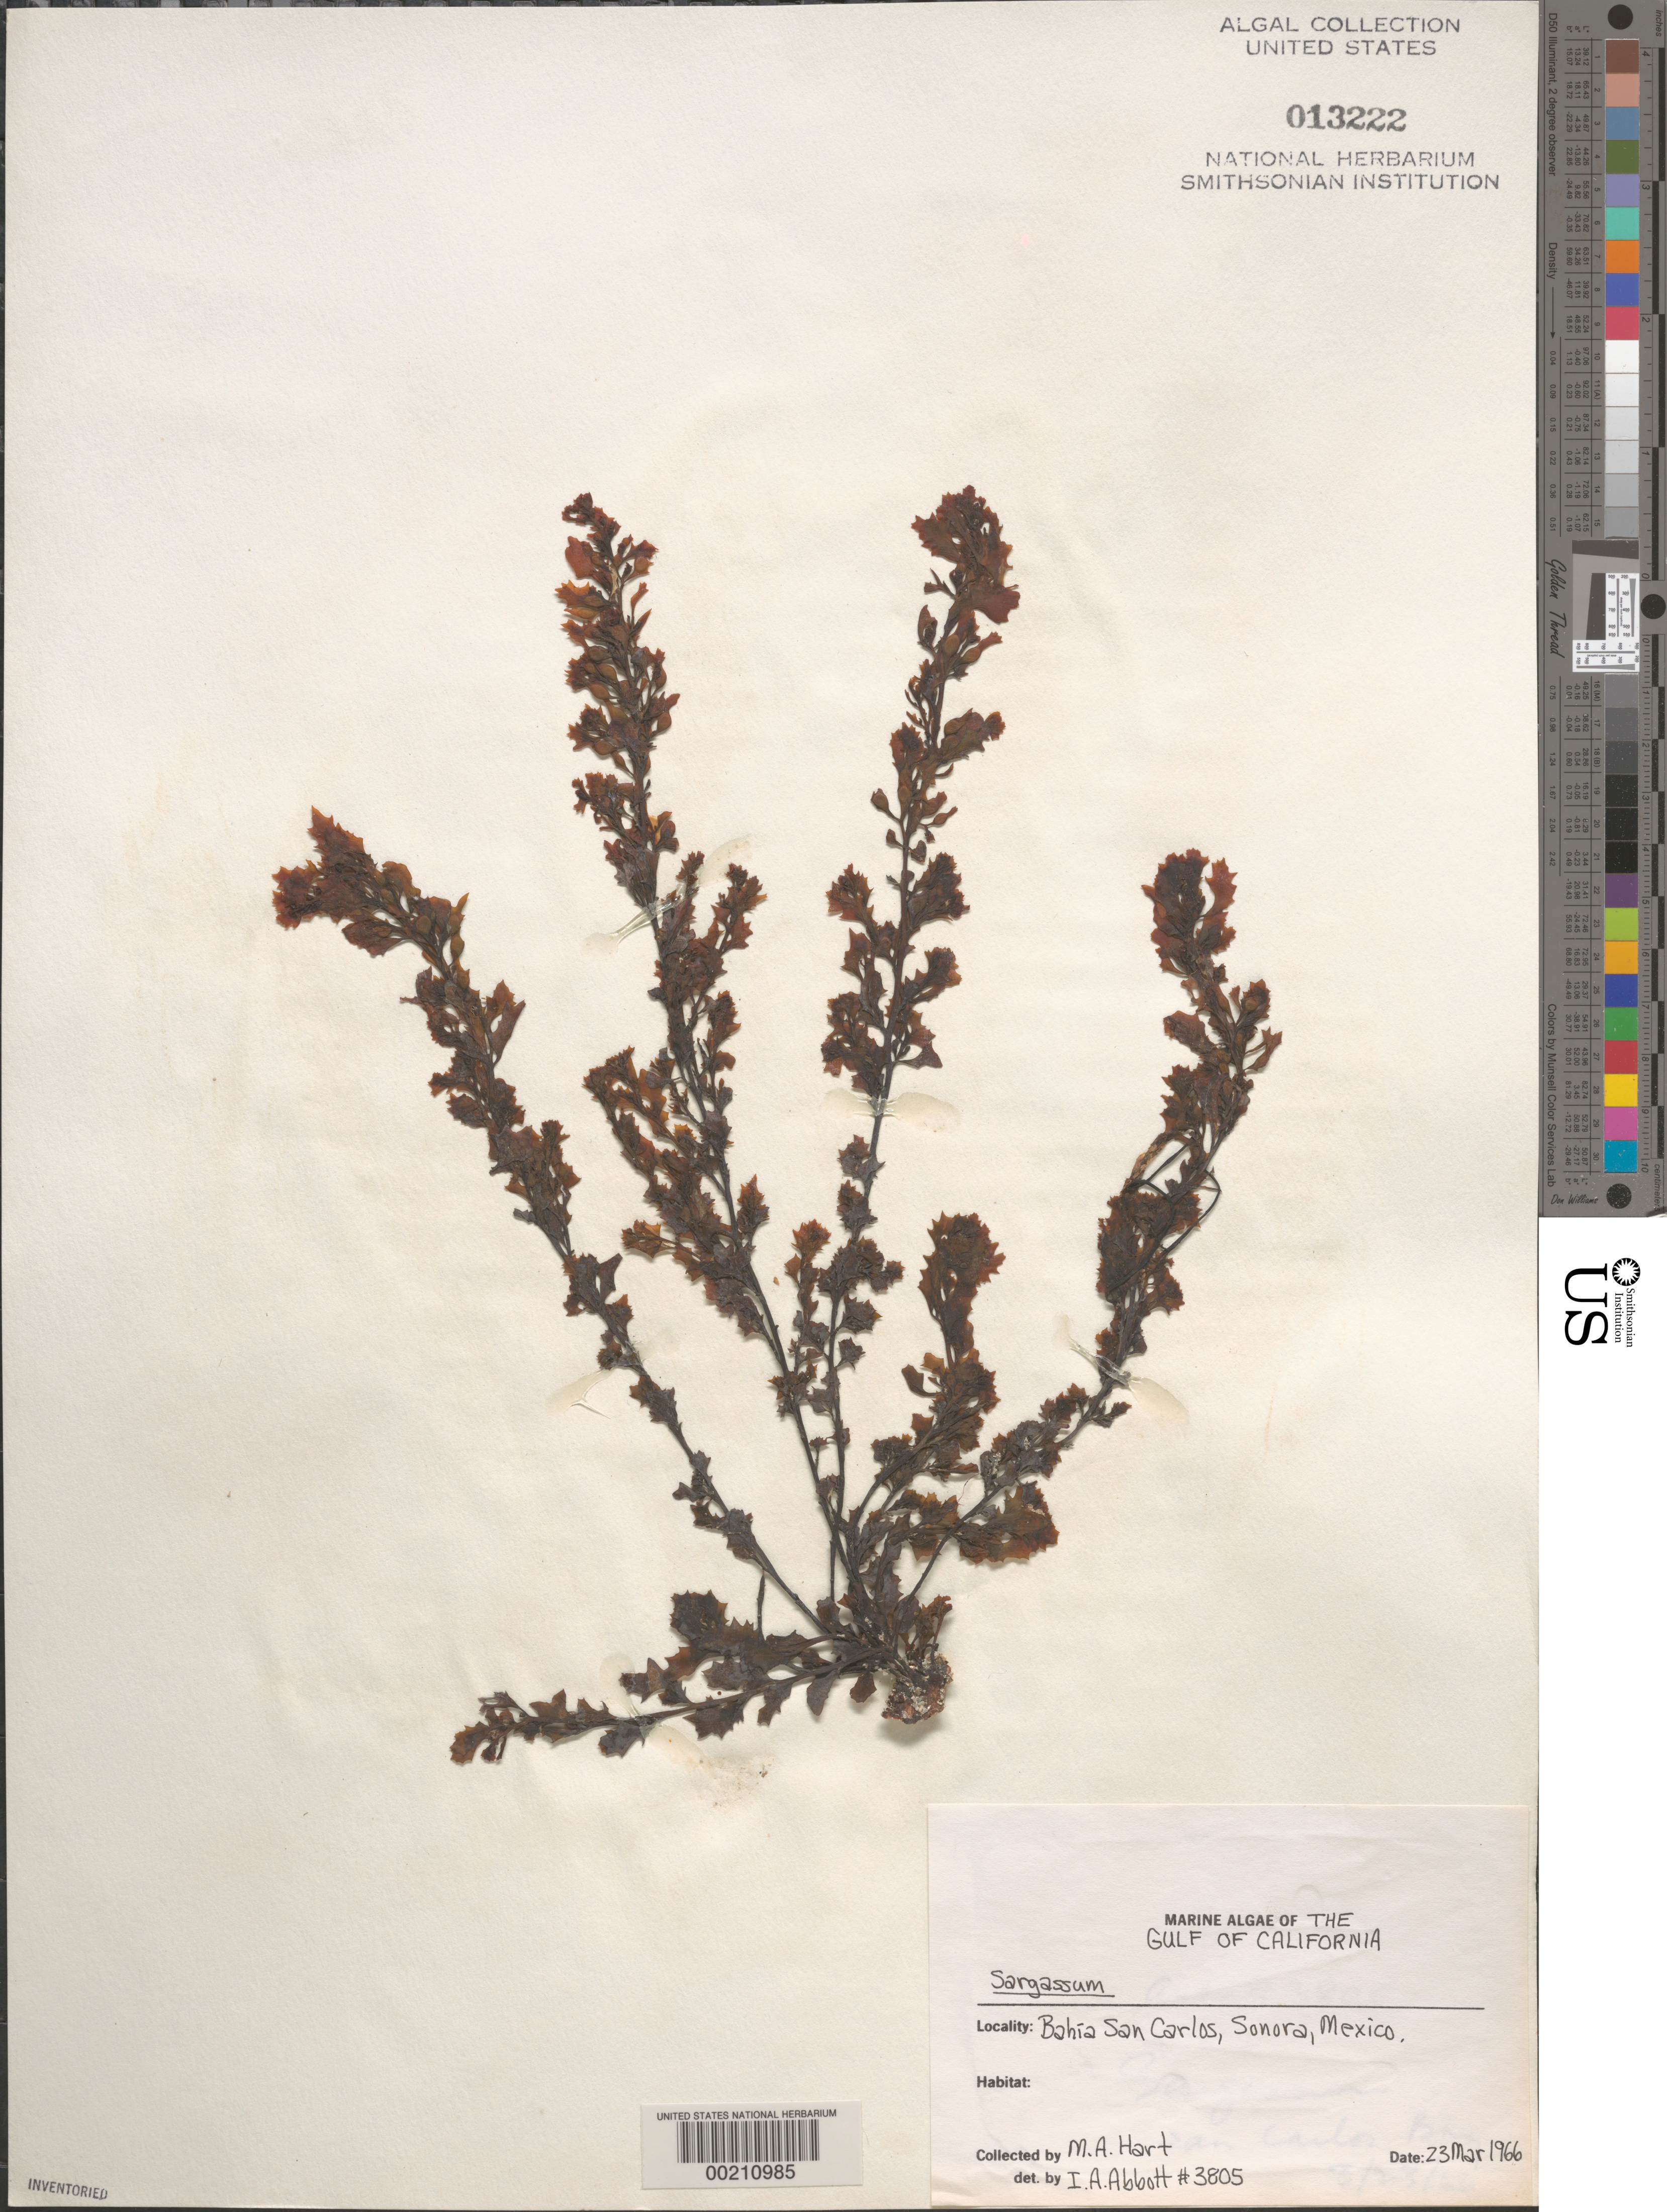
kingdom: Chromista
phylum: Ochrophyta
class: Phaeophyceae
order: Fucales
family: Sargassaceae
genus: Sargassum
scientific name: Sargassum sp.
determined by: Abbott, Isabella A.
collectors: M. A. Hart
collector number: IAA 3805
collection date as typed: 23 Mar 1966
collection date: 1966-03-23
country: Mexico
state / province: Sonora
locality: Bahia San Carlos (San Carlos Bay)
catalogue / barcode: US 13222